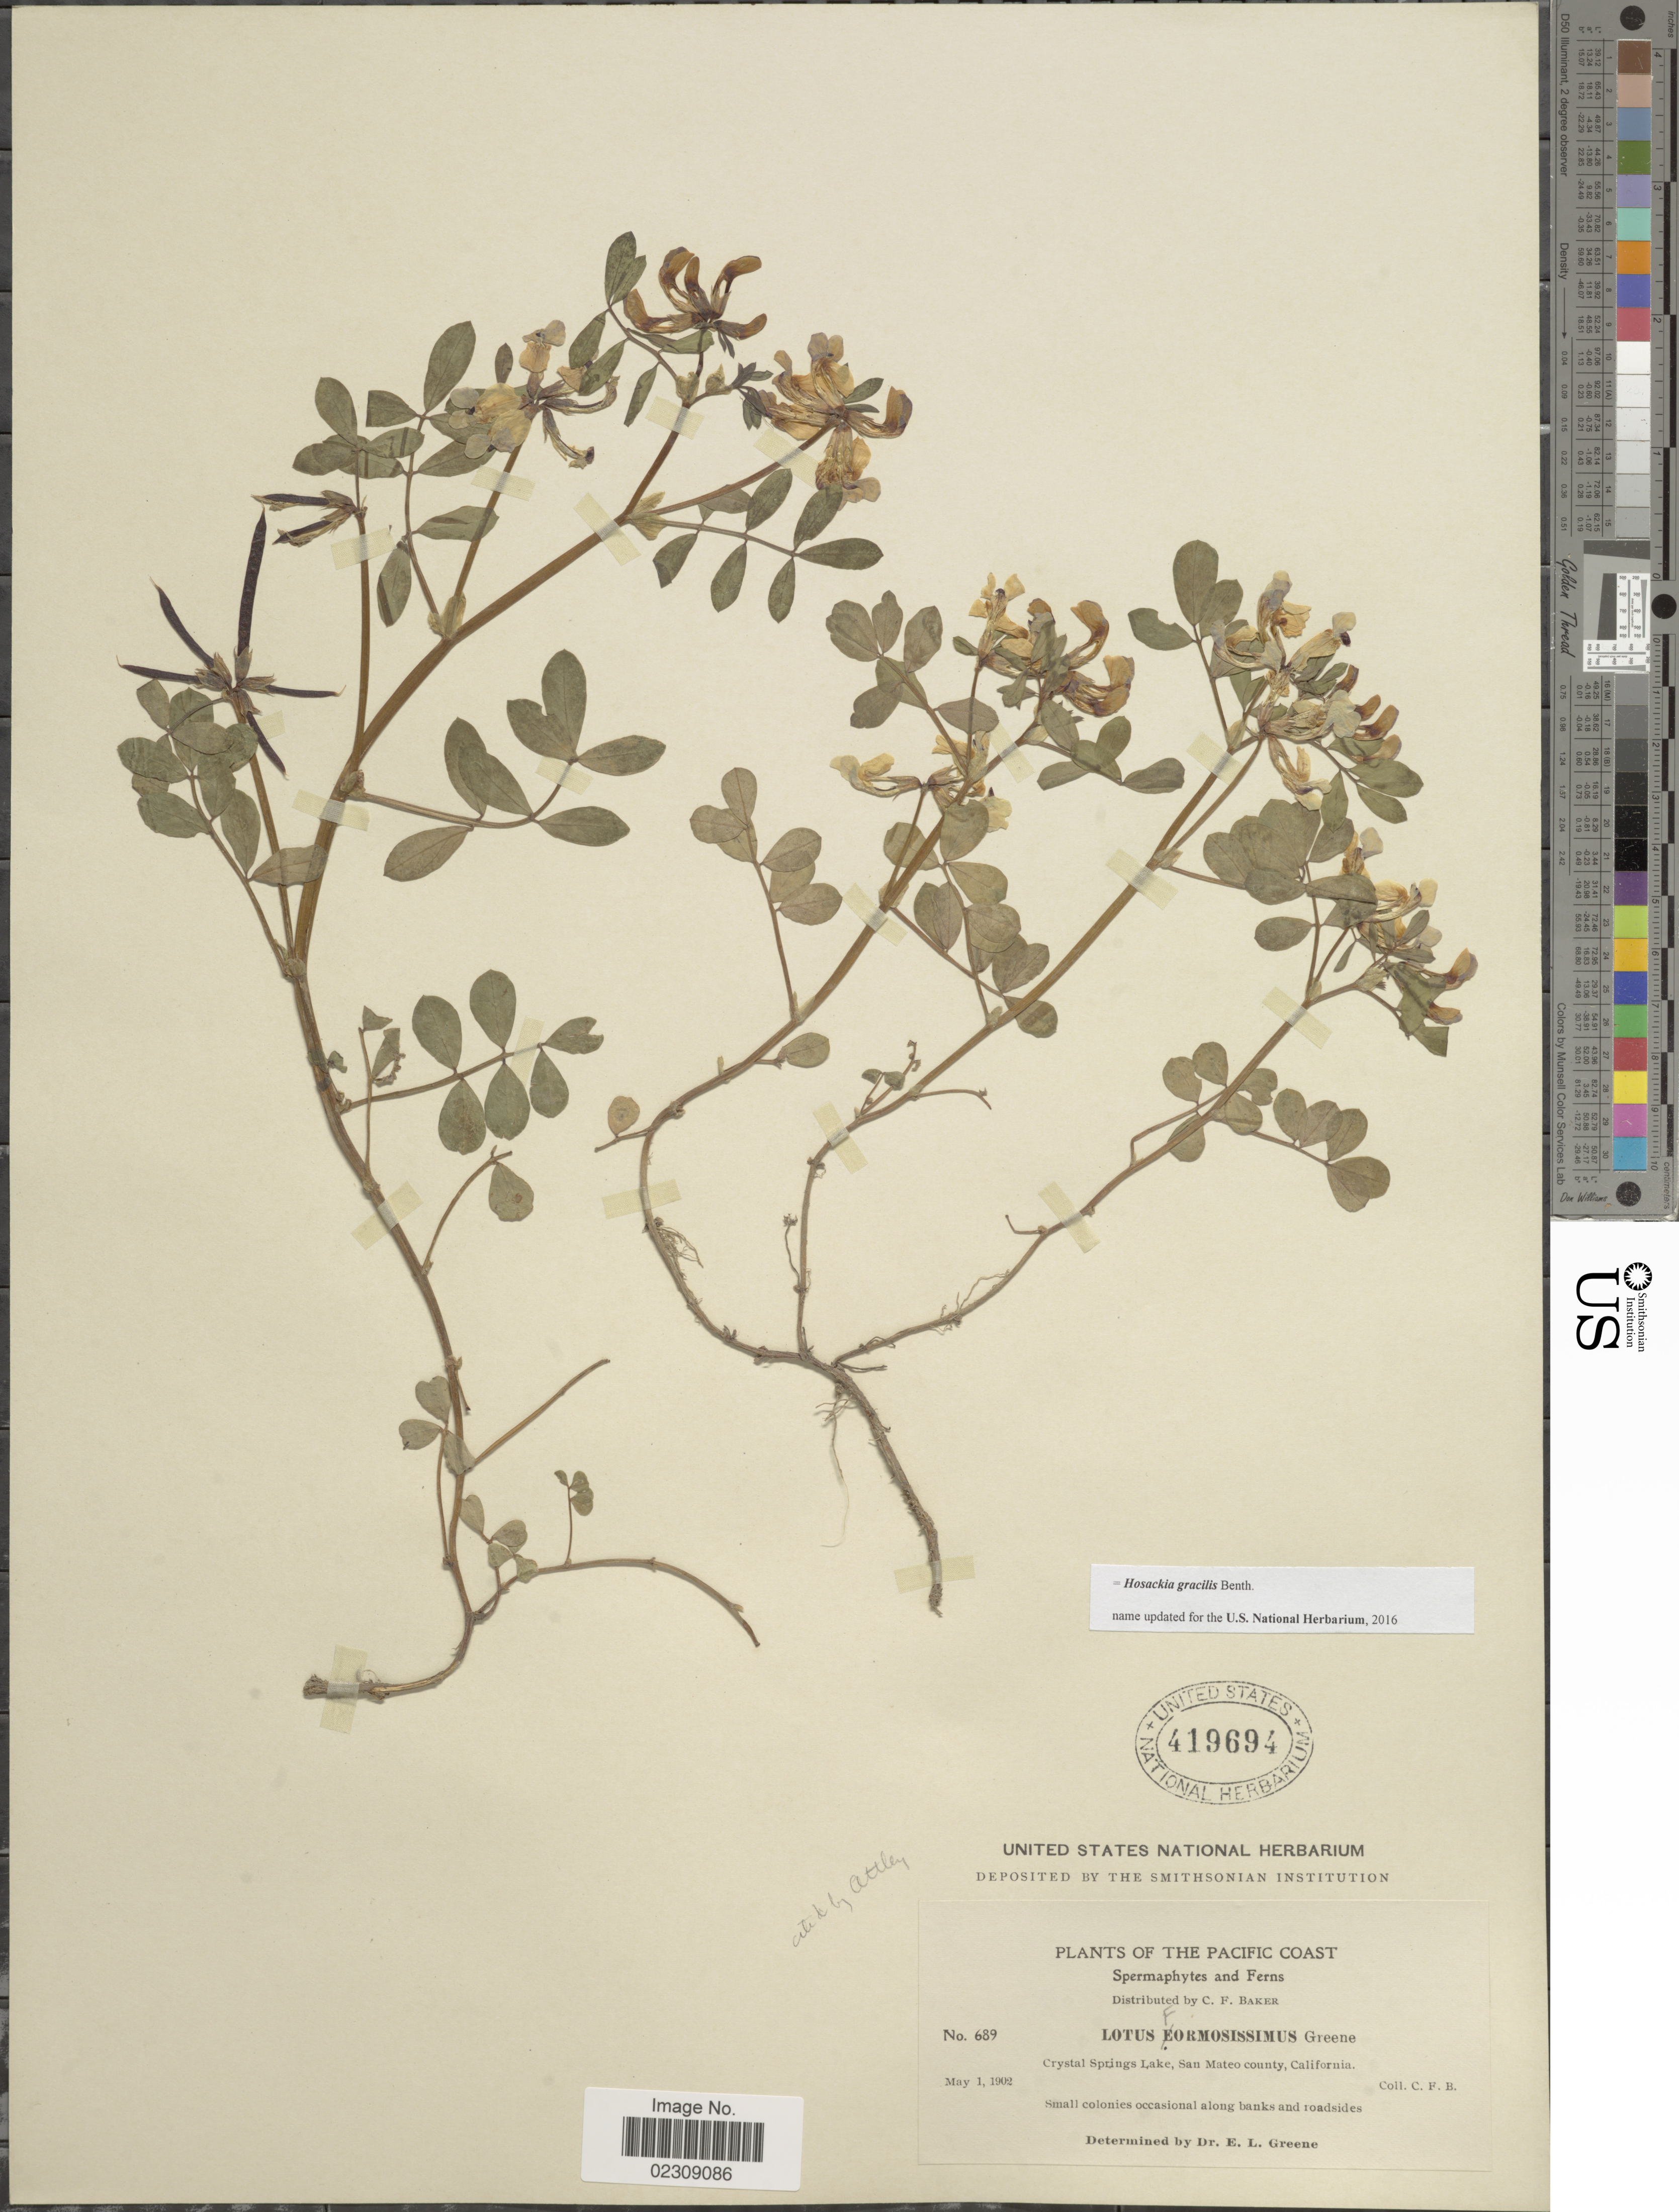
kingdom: Plantae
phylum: Tracheophyta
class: Magnoliopsida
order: Fabales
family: Fabaceae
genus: Hosackia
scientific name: Hosackia gracilis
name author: Benth.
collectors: C. F. Baker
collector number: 689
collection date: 1902-05-01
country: United States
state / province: California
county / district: San Mateo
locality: Pacific Coast. Crystal Springs Lake, San Mateo county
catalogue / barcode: US 419694